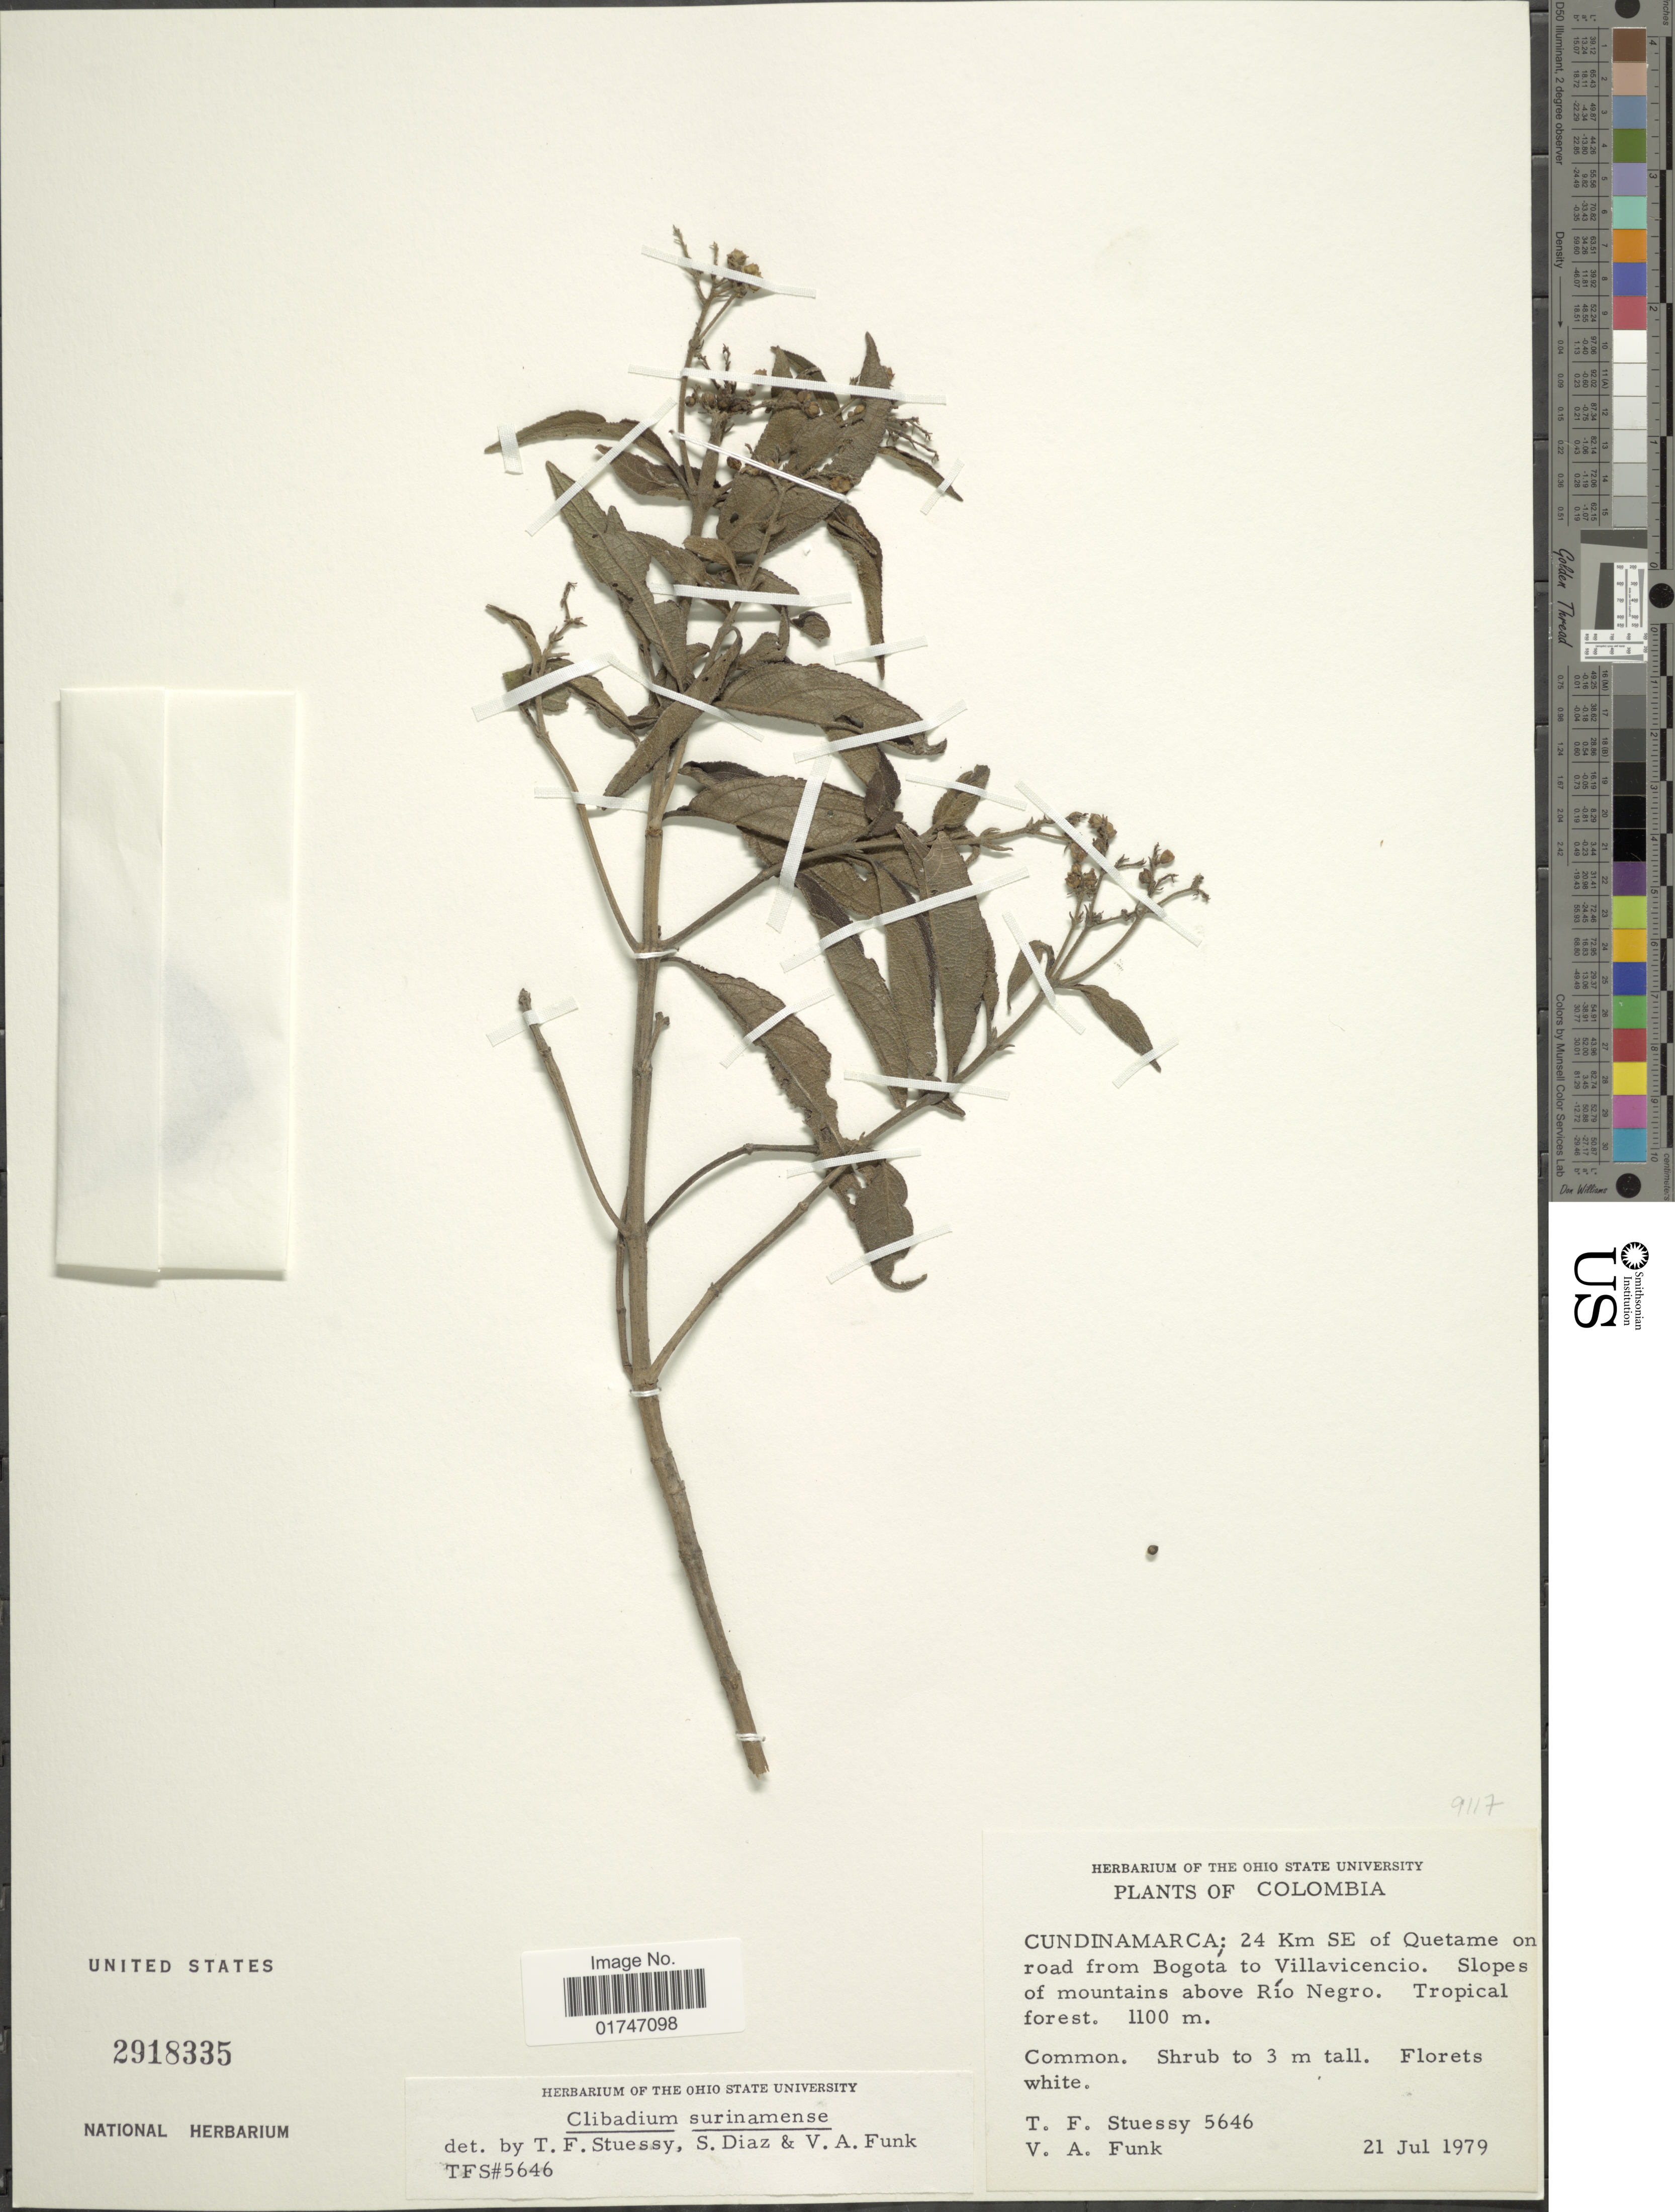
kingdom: Plantae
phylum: Tracheophyta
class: Magnoliopsida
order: Asterales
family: Asteraceae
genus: Clibadium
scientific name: Clibadium surinamense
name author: L.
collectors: T. Stuessy & V. Funk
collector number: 5646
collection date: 1979-07-21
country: Colombia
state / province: Cundinamarca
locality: Cundinamarca; 24 Km SE of Quetame on road from Bogotá to Villavicencio. Slopes of mountains above Río Negro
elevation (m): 1100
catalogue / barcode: US 2918335